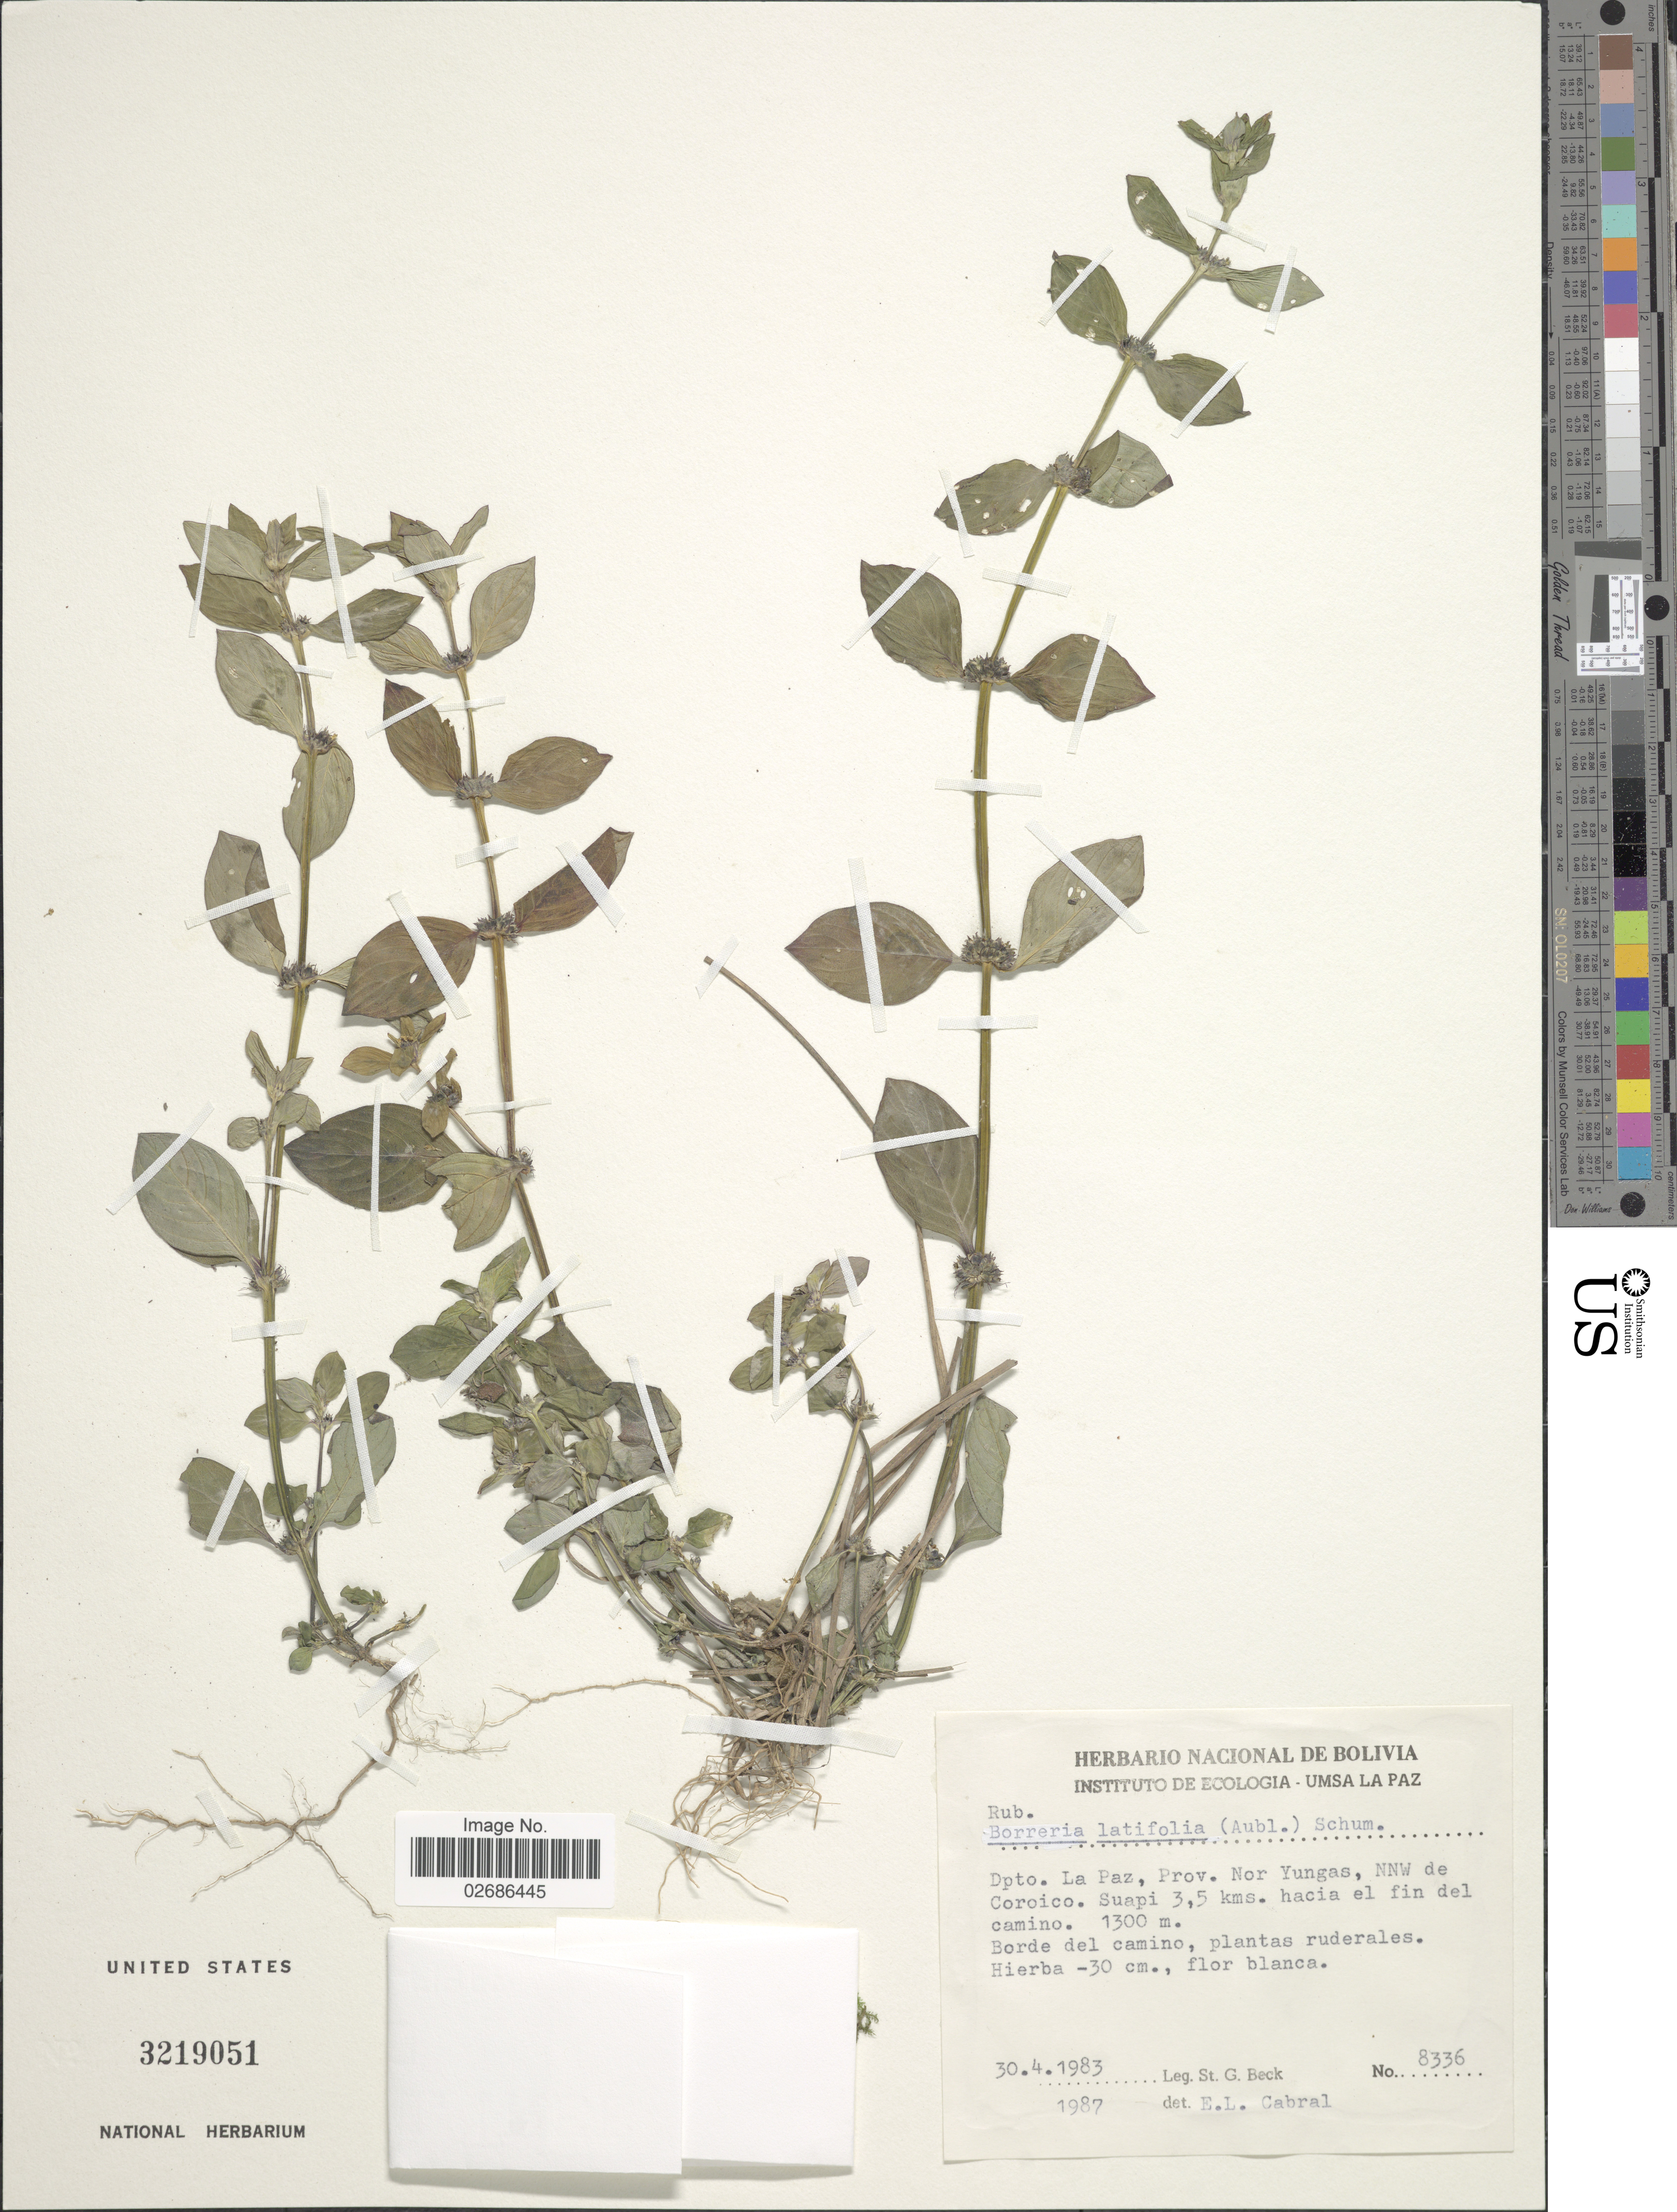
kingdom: Plantae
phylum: Tracheophyta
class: Magnoliopsida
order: Gentianales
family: Rubiaceae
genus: Borreria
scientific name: Borreria latifolia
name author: (Aubl.) K. Schum.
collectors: S. G. Beck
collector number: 8336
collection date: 1983-04-30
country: Bolivia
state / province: La Paz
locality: Dpto. La Paz, Nor Yungas, NNW de Coroico, Suapi 3.5 kms. hacia el fin del camino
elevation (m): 1300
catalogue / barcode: US 3219051